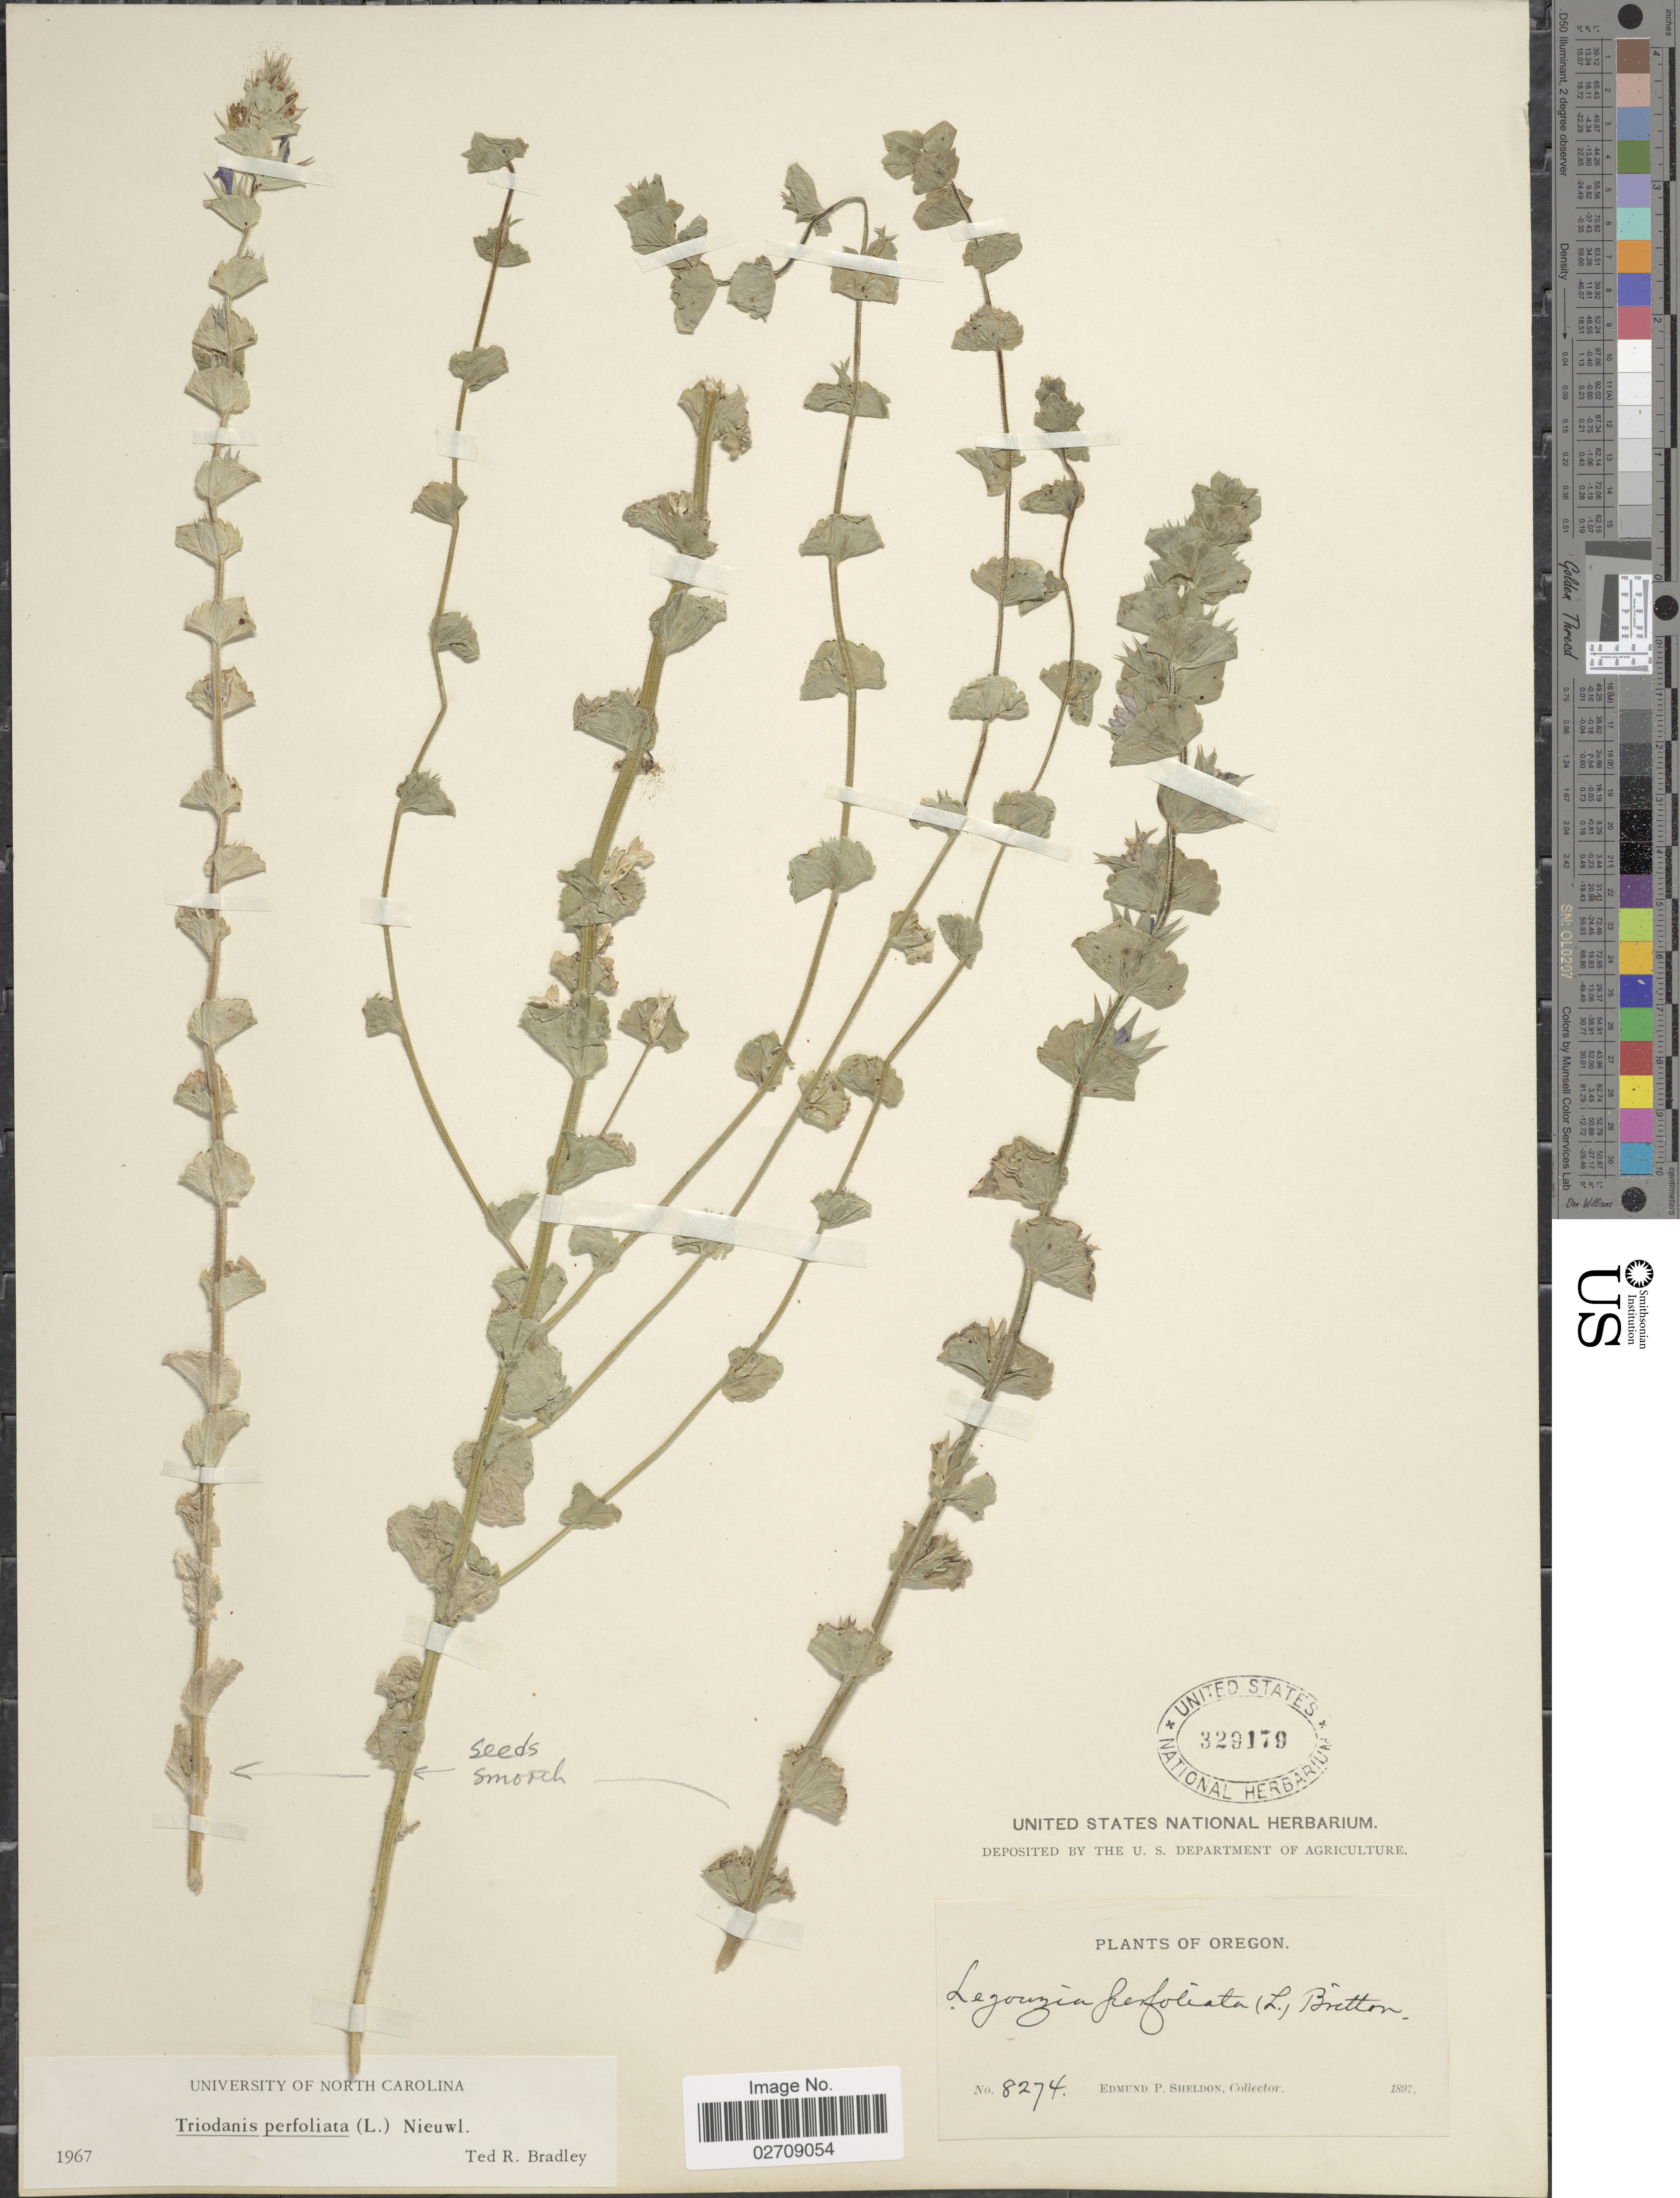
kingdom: Plantae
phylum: Tracheophyta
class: Magnoliopsida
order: Asterales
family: Campanulaceae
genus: Triodanis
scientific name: Triodanis perfoliata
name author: (L.) Nieuwl.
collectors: E. P. Sheldon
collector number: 8274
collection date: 1897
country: United States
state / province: Oregon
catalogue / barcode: US 329179